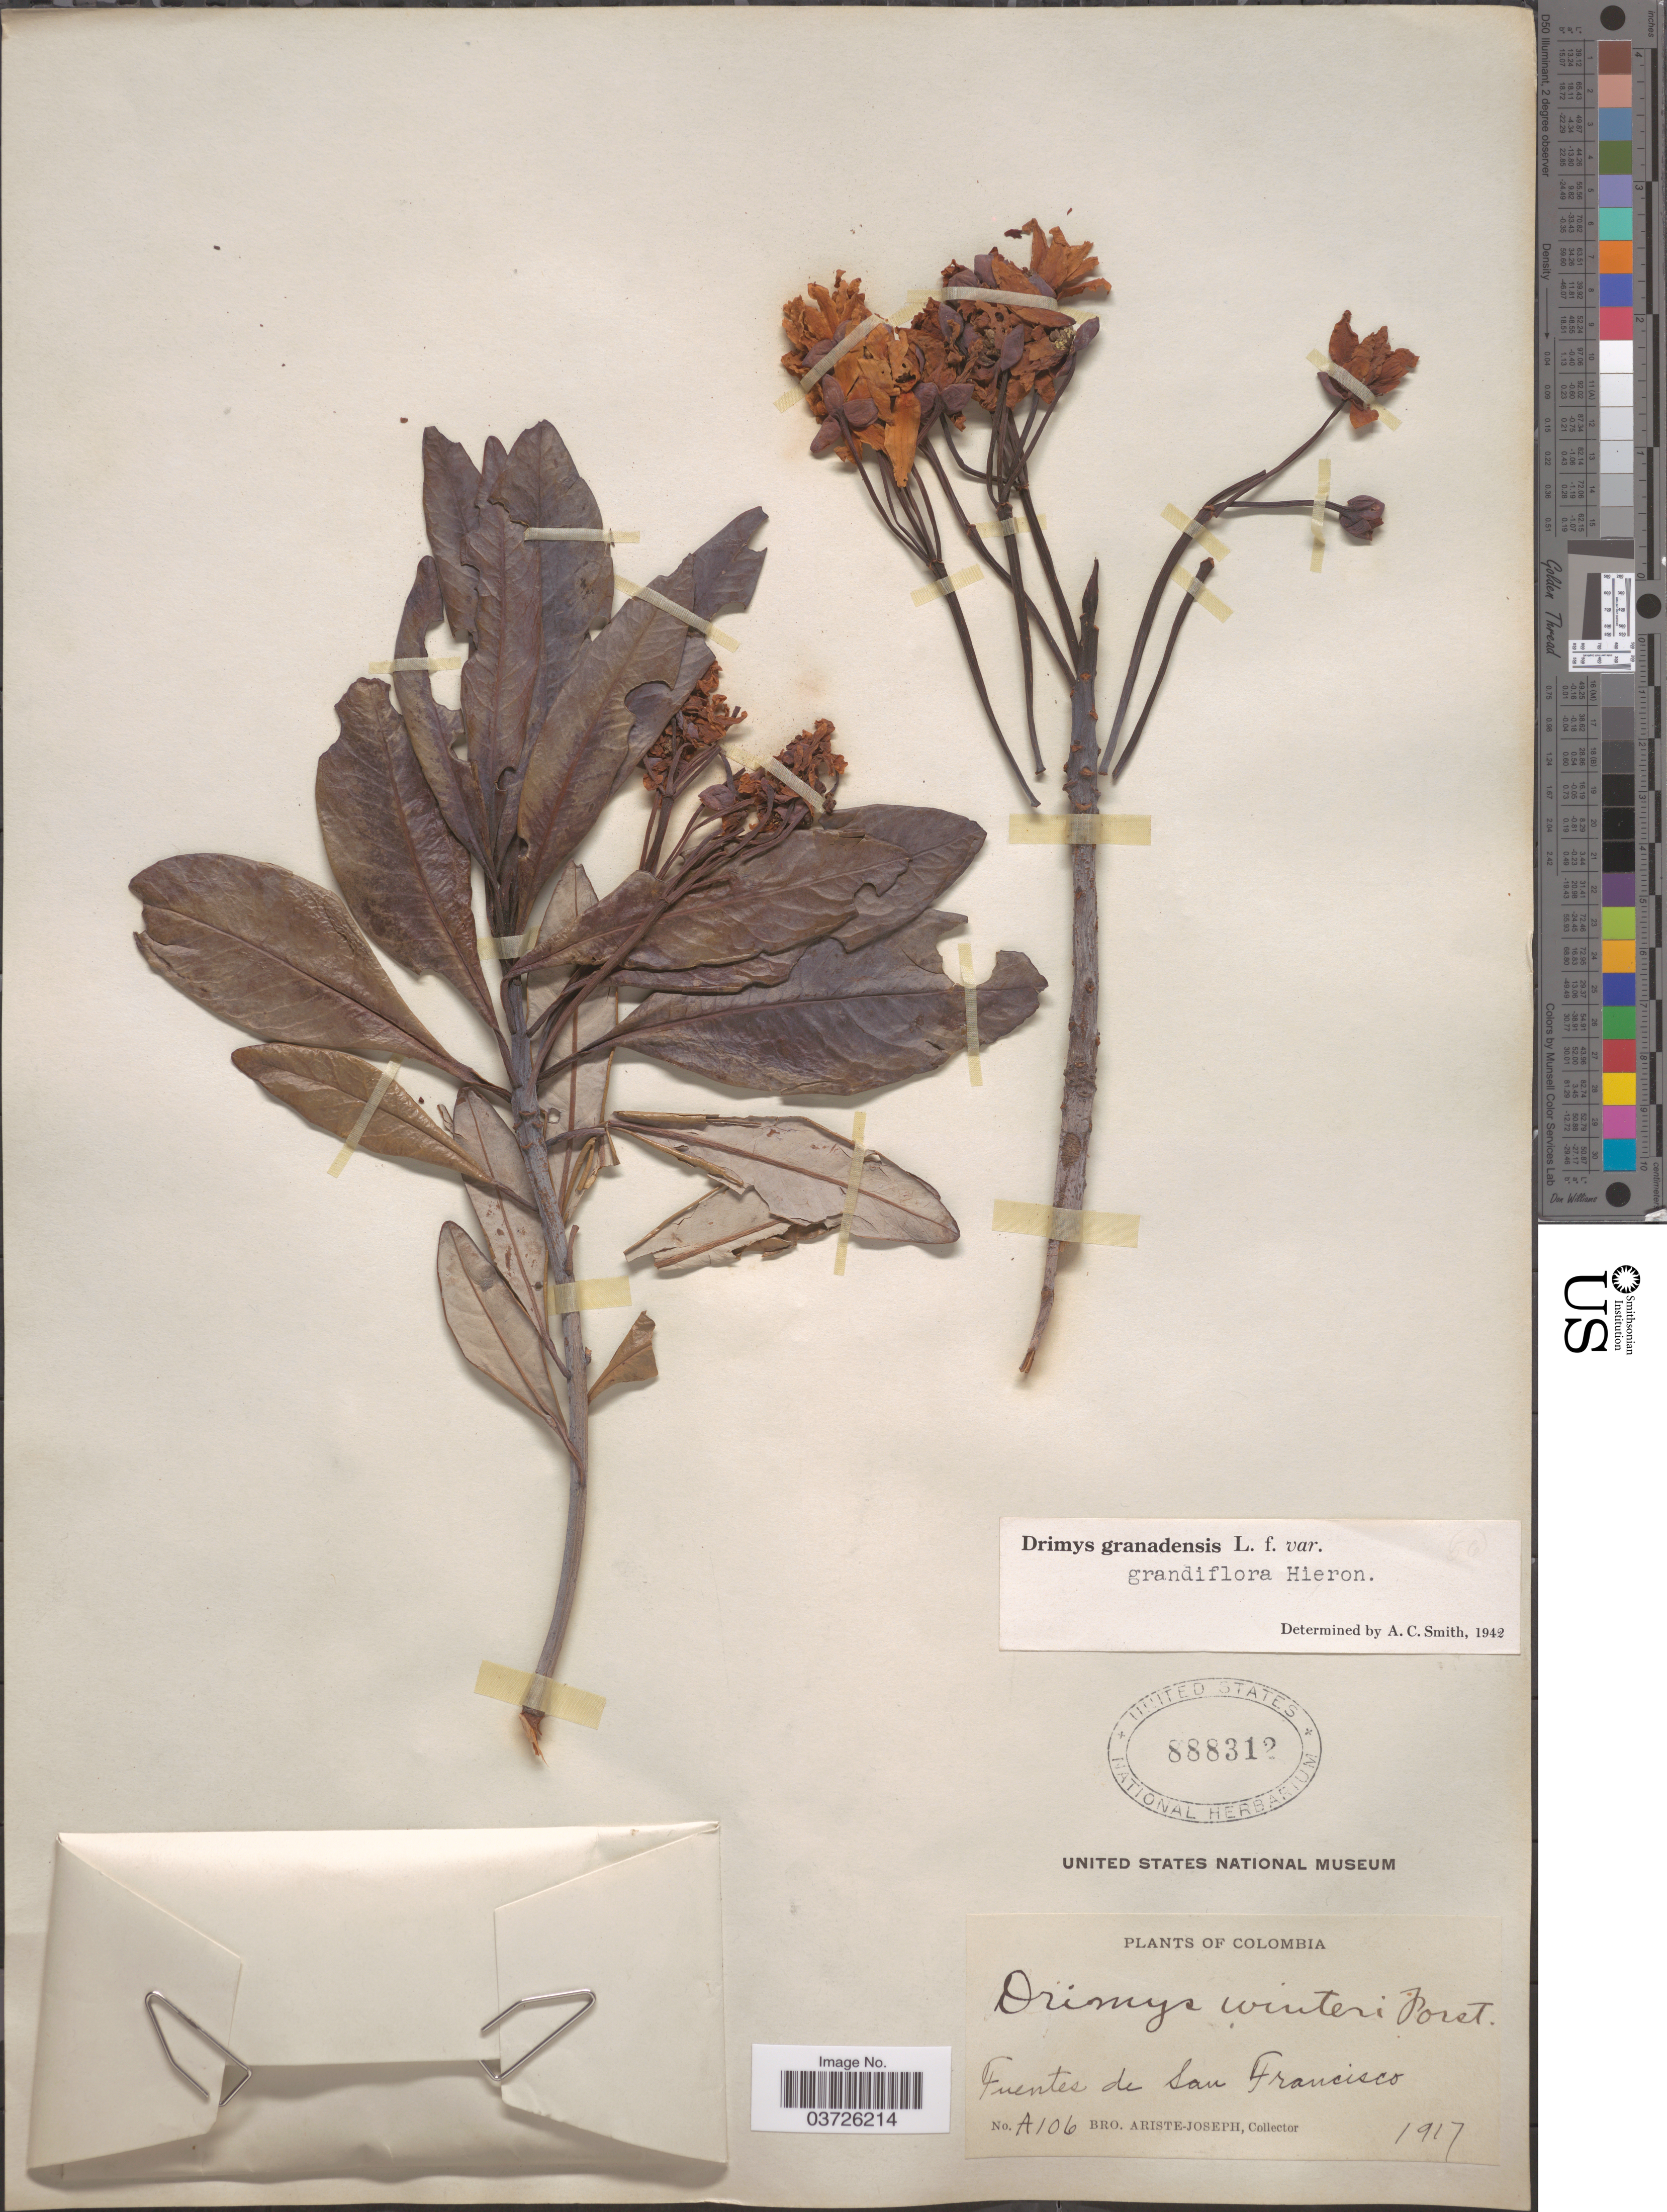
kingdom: Plantae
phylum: Tracheophyta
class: Magnoliopsida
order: Canellales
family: Winteraceae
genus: Drimys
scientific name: Drimys granadensis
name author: L. f.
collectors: Bro. Ariste-Joseph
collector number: A106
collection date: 1917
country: Colombia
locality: Fuentes de San Francisco.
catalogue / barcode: US 888312